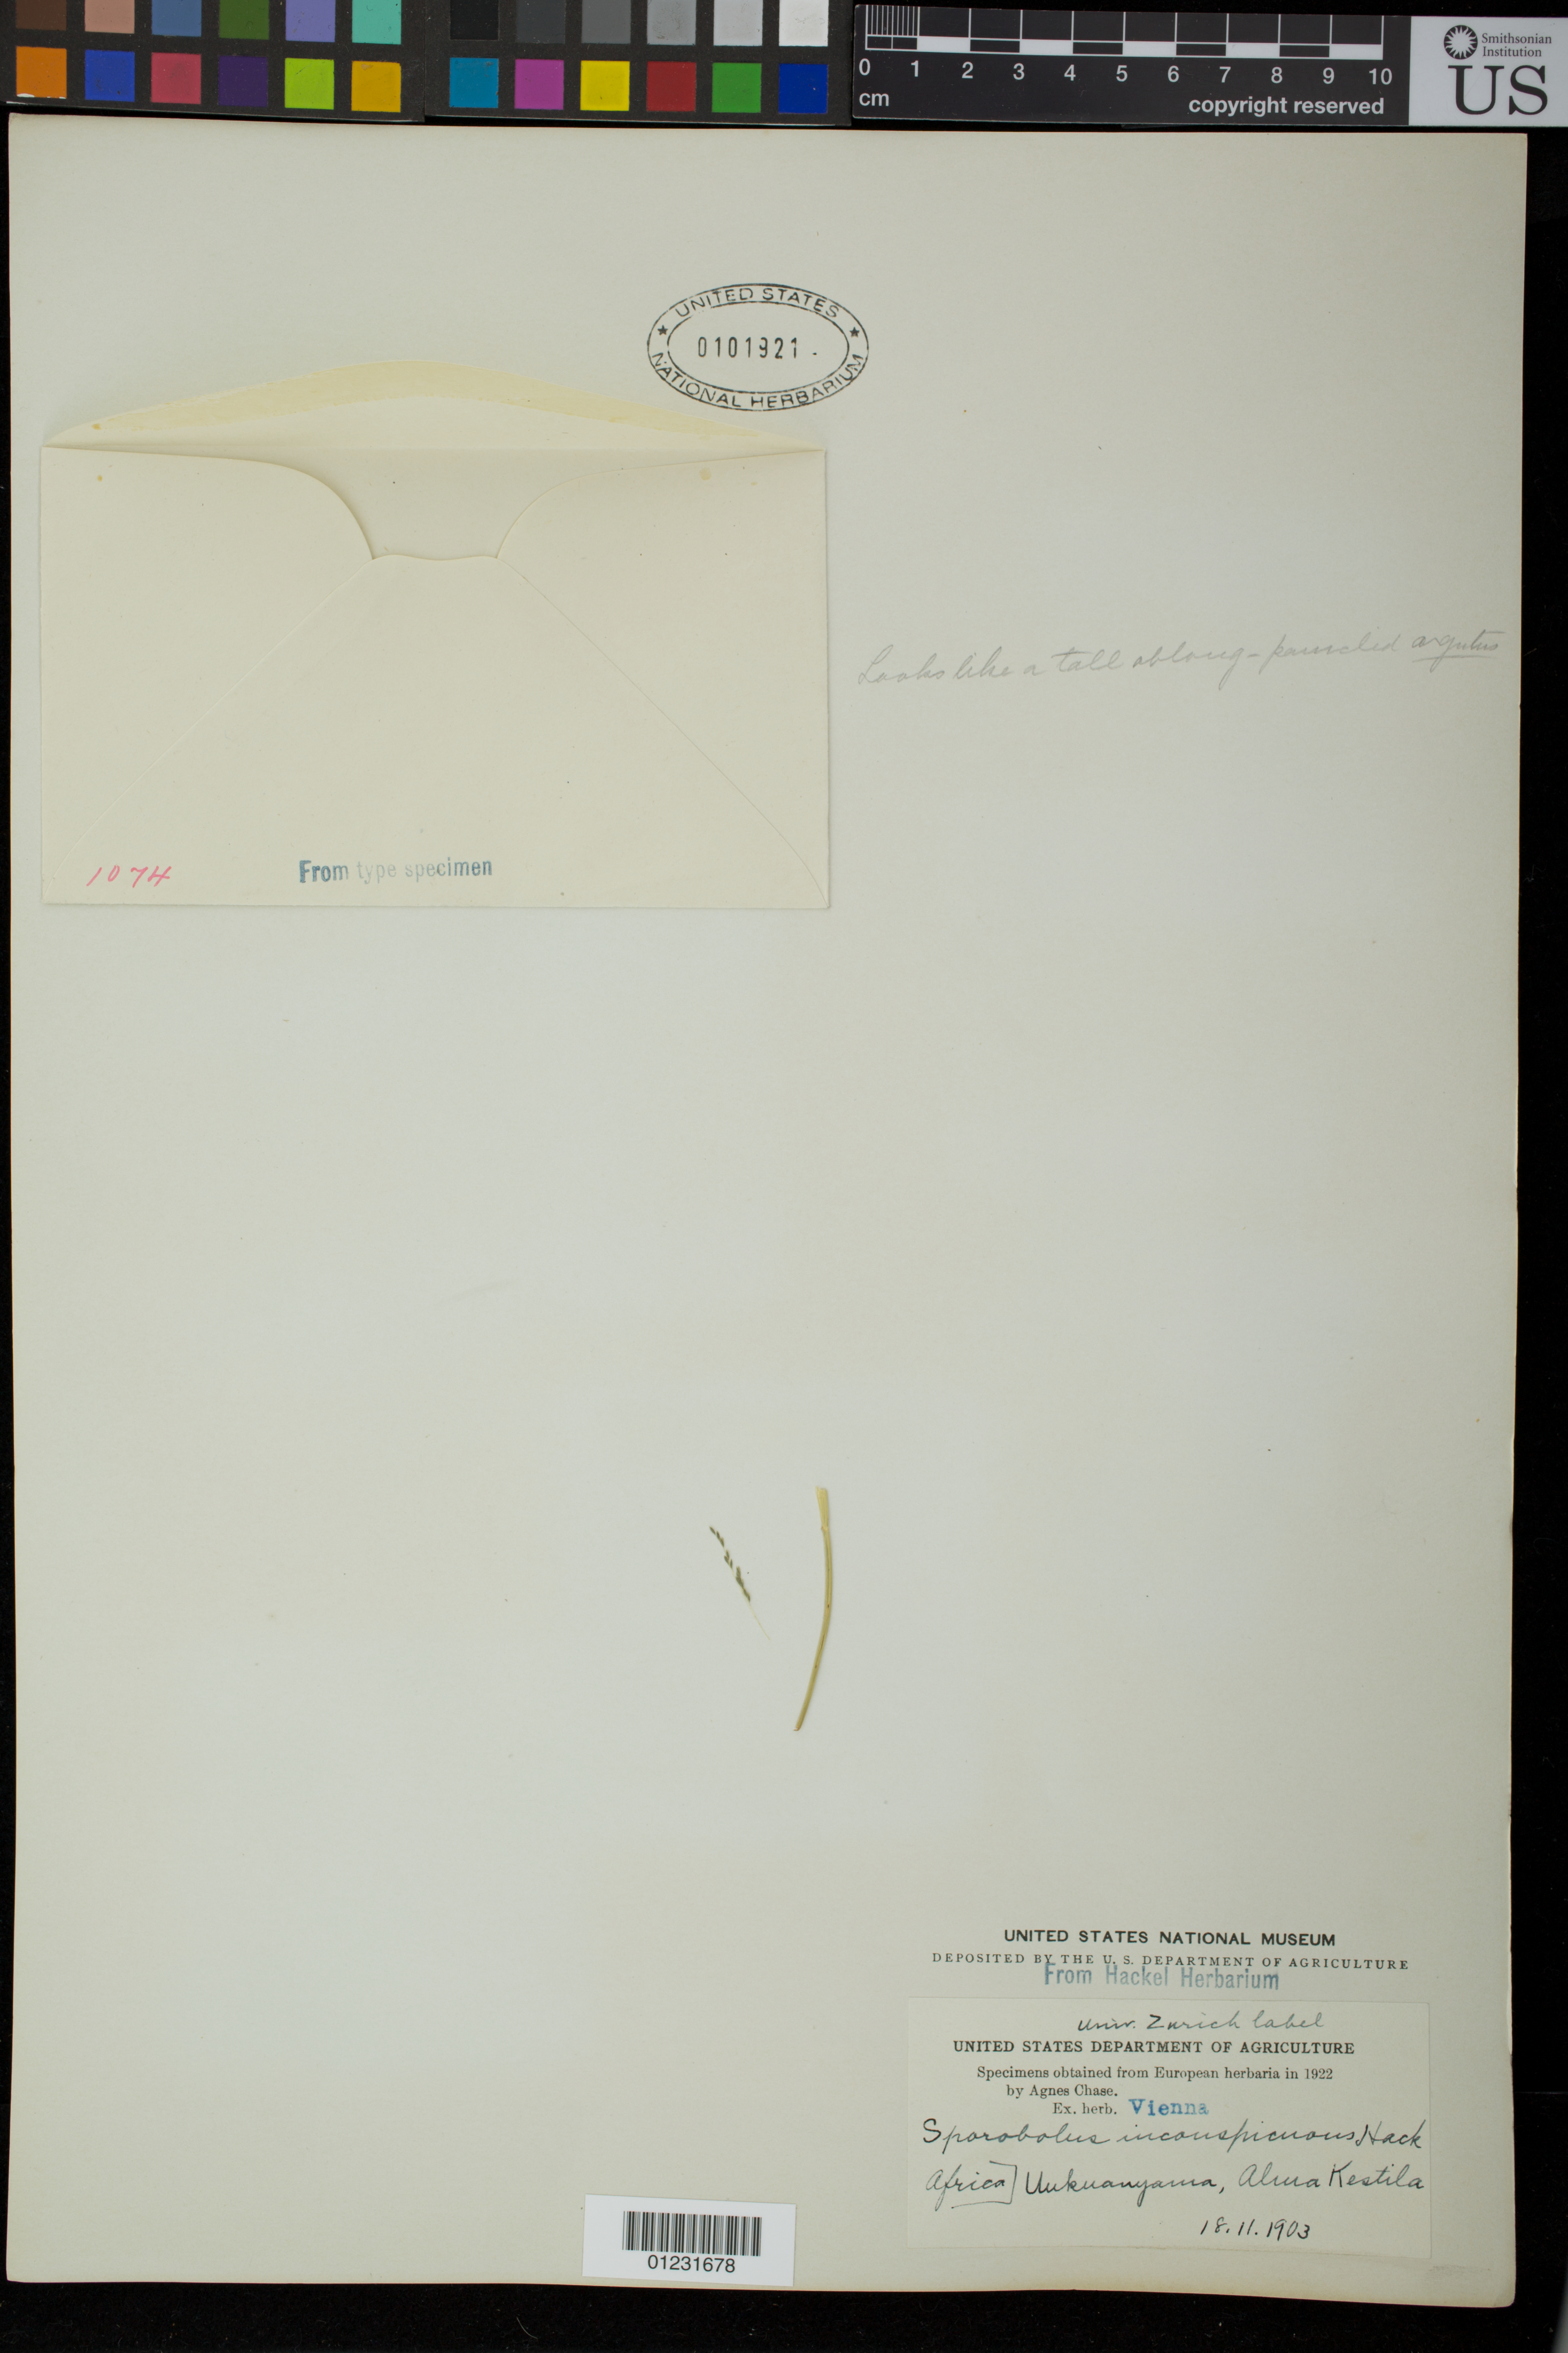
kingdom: Plantae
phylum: Tracheophyta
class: Liliopsida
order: Poales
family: Poaceae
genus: Sporobolus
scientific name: Sporobolus inconspicuus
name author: Hack.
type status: Type Collection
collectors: A. Kestila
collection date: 1903-11-18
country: Namibia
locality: Uukuanyama.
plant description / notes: Fragmentary material of type specimen ex herb. Vienna.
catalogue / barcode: US 101921